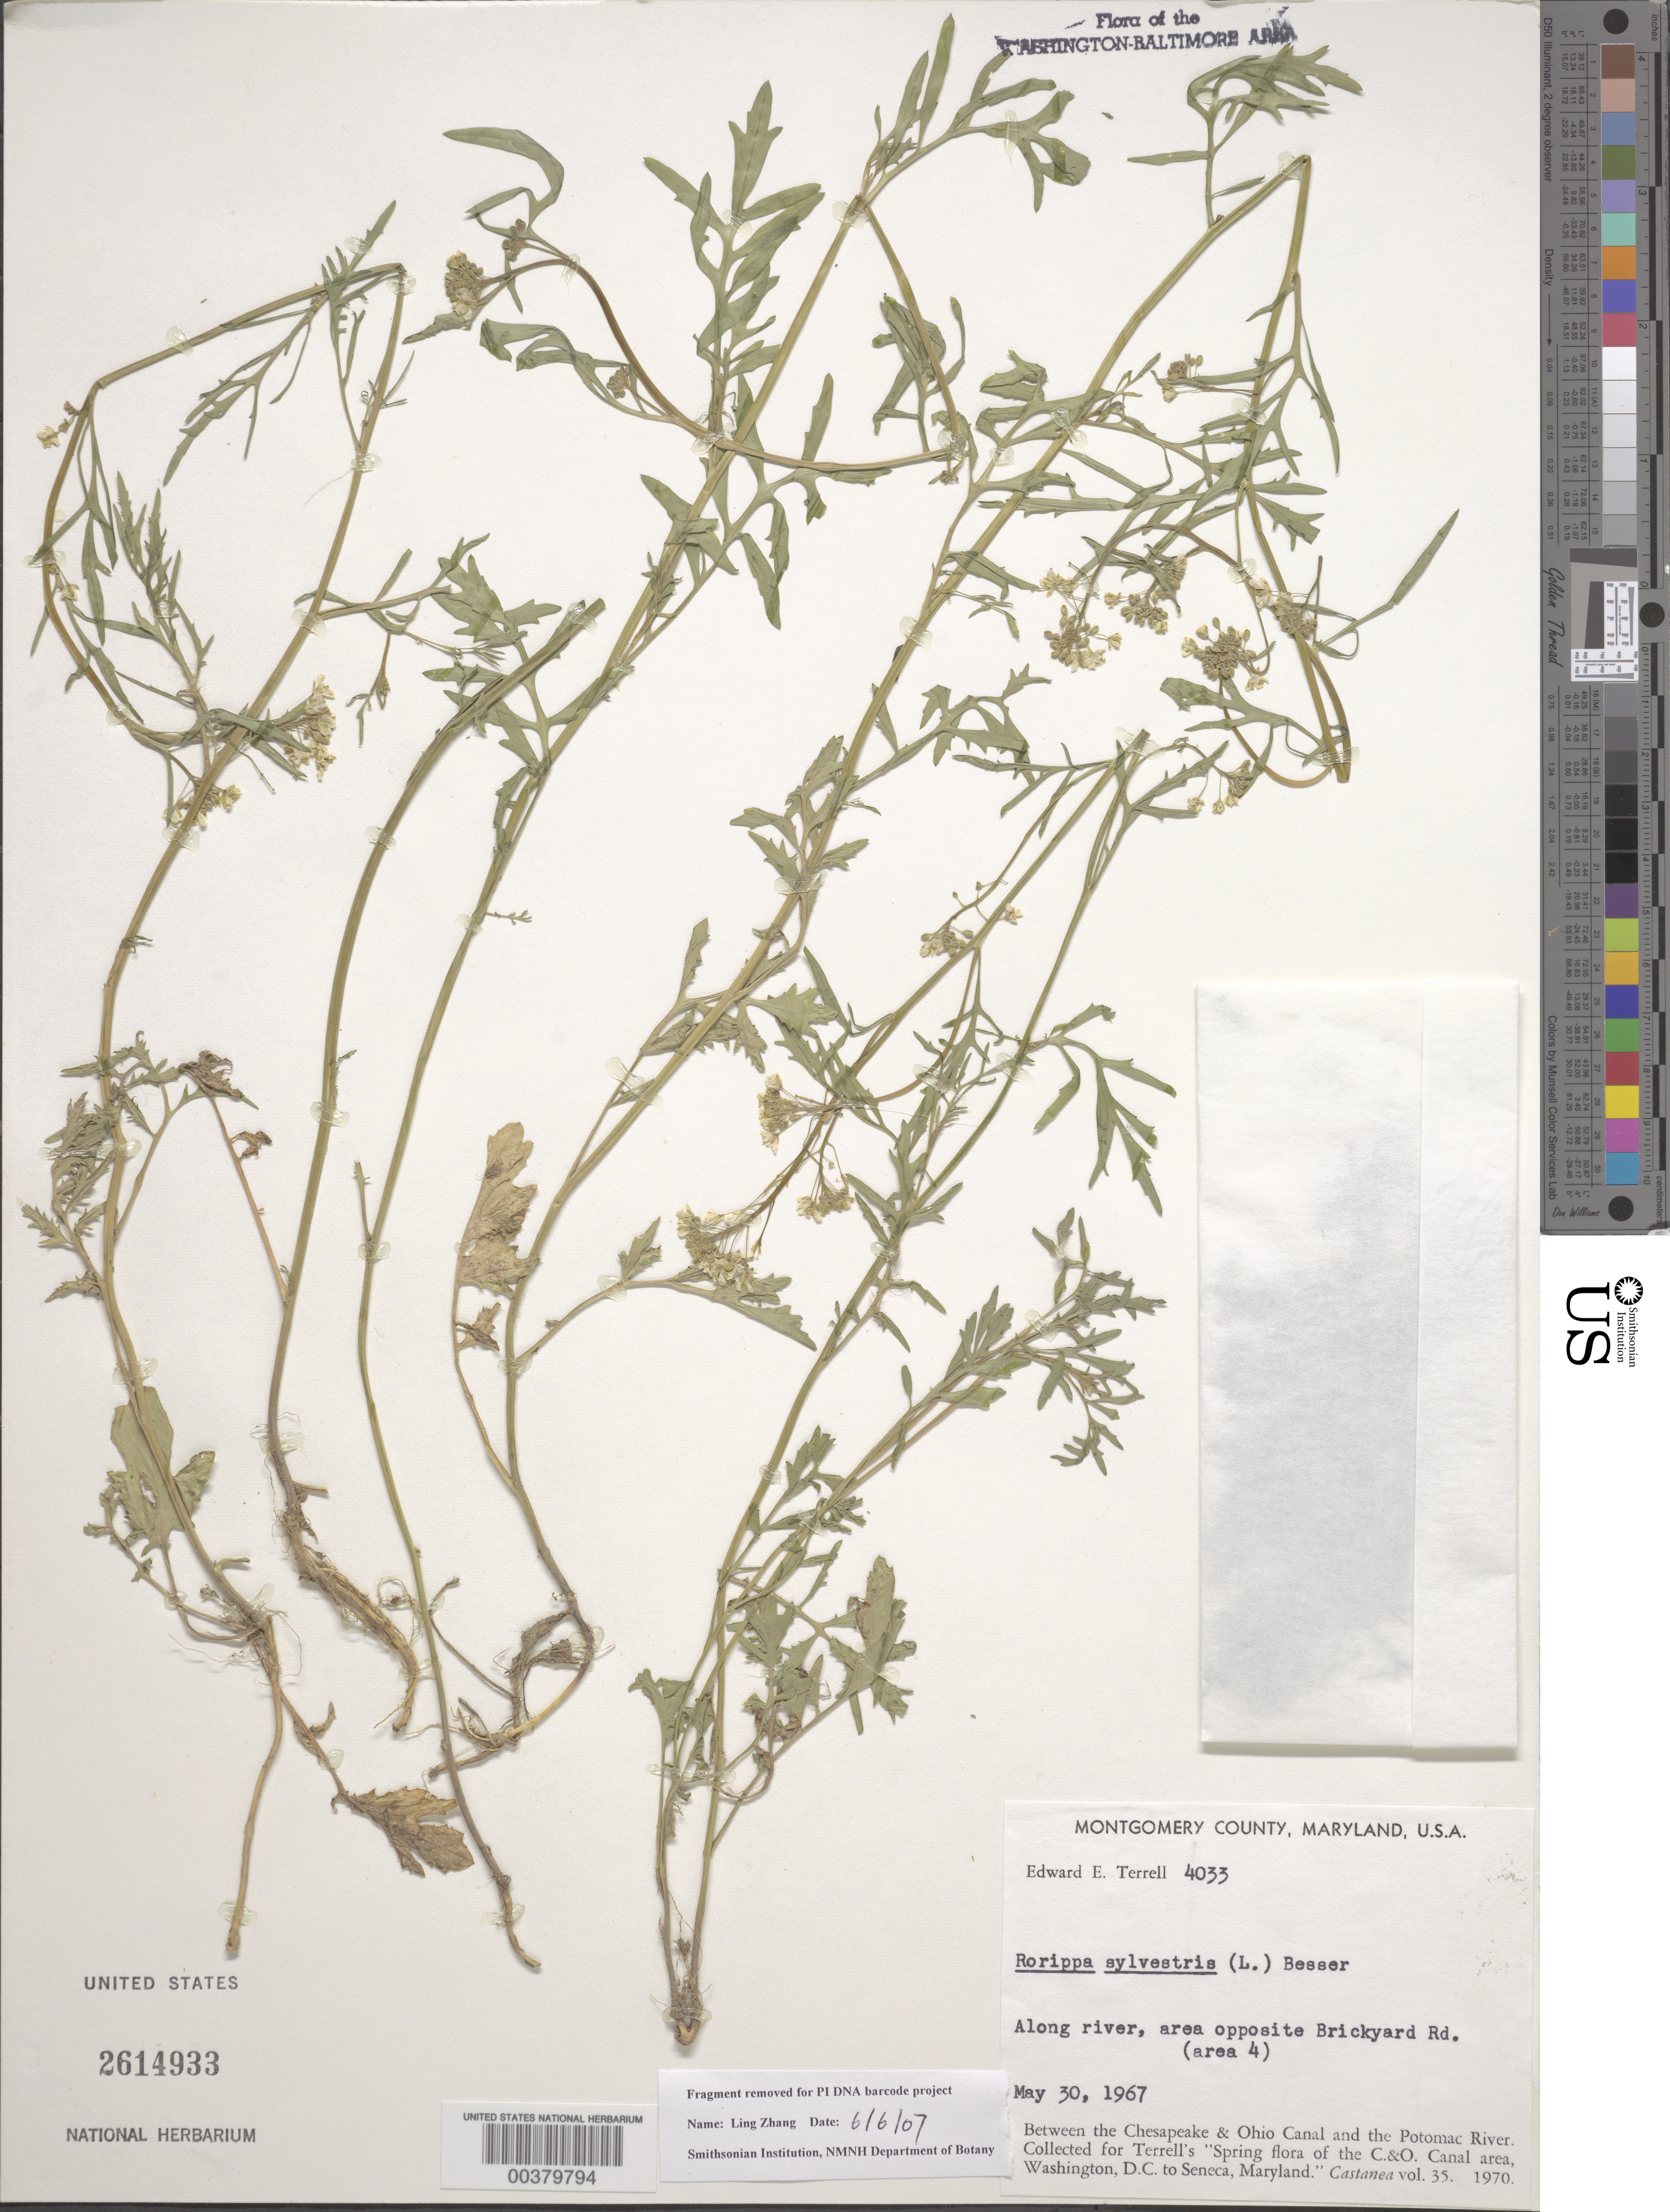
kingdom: Plantae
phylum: Tracheophyta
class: Magnoliopsida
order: Brassicales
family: Brassicaceae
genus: Rorippa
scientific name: Rorippa sylvestris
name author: (L.) Besser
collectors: E. E. Terrell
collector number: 4033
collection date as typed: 30 May 1967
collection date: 1967-05-30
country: United States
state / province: Maryland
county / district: Montgomery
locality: Potomac Banks, opposite Brickyard Road C. & O. Canal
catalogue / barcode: US 2614933